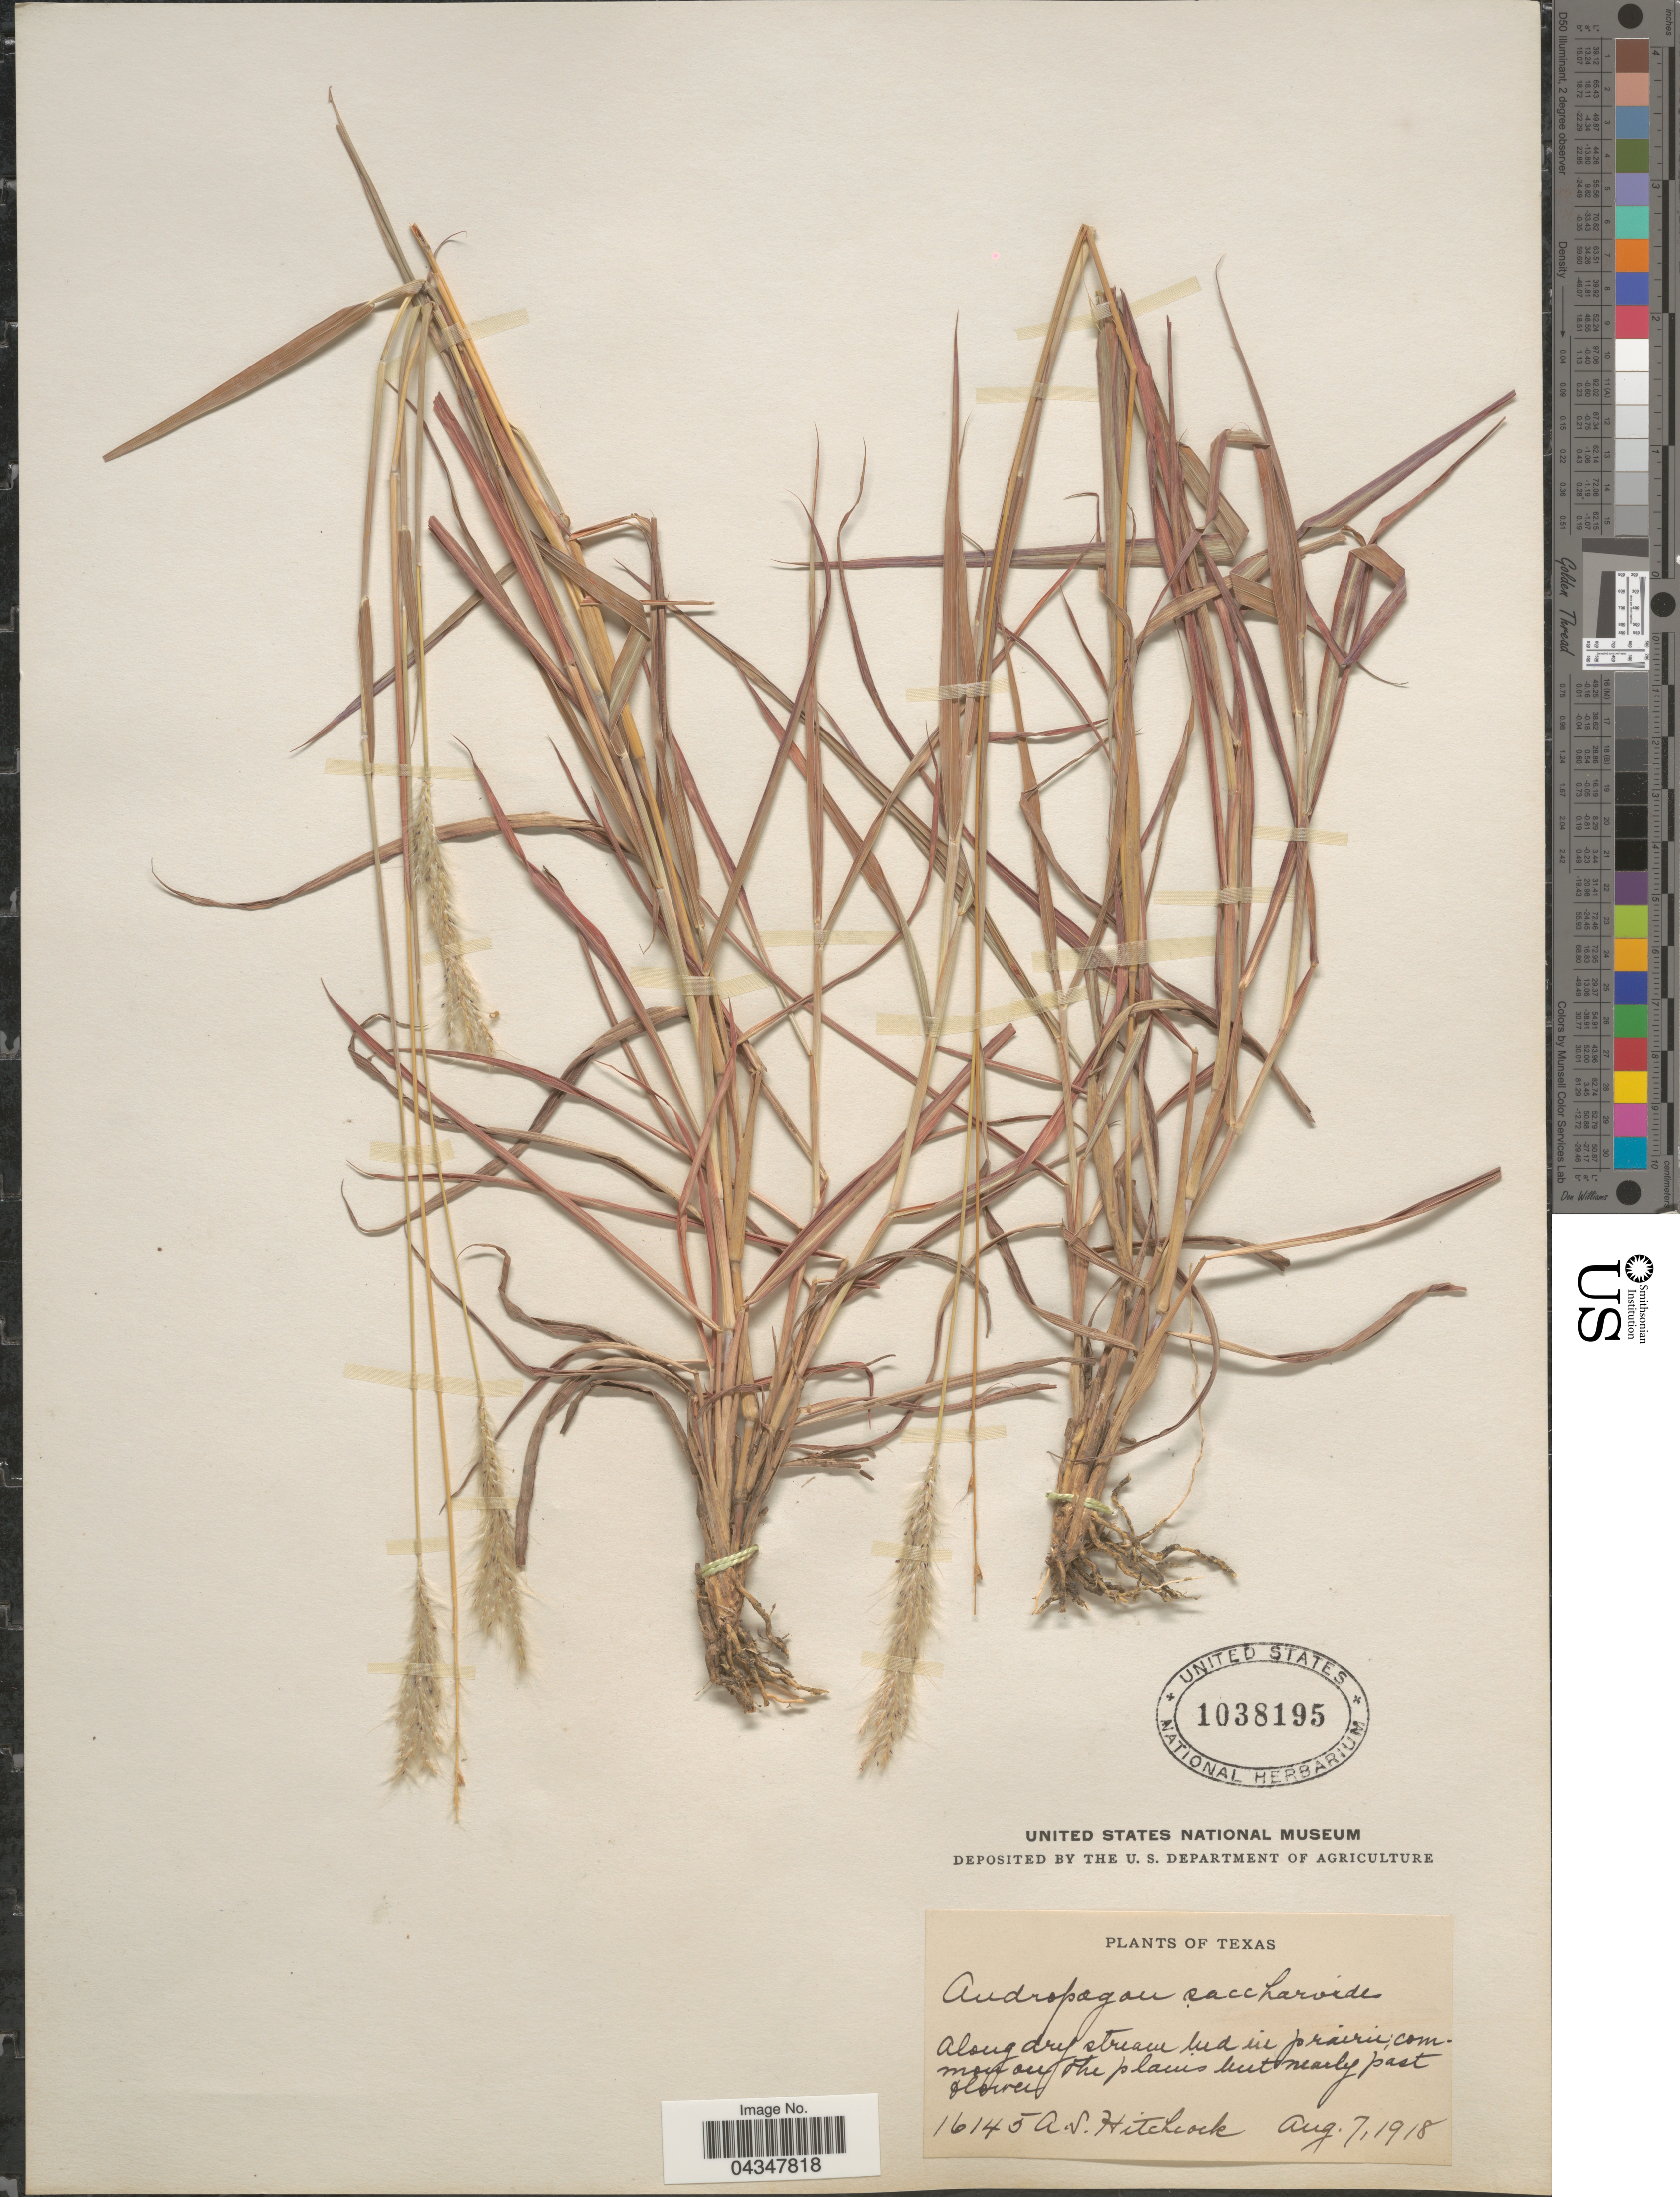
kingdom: Plantae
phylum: Tracheophyta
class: Liliopsida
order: Poales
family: Poaceae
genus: Bothriochloa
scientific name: Bothriochloa saccharoides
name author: (Sw.) Rydb.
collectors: A. S. Hitchcock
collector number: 16145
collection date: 1918-08-07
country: United States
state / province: Texas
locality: Along dry stream bed in prairie; common on the plains but nearly past flower.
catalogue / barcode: US 1038195